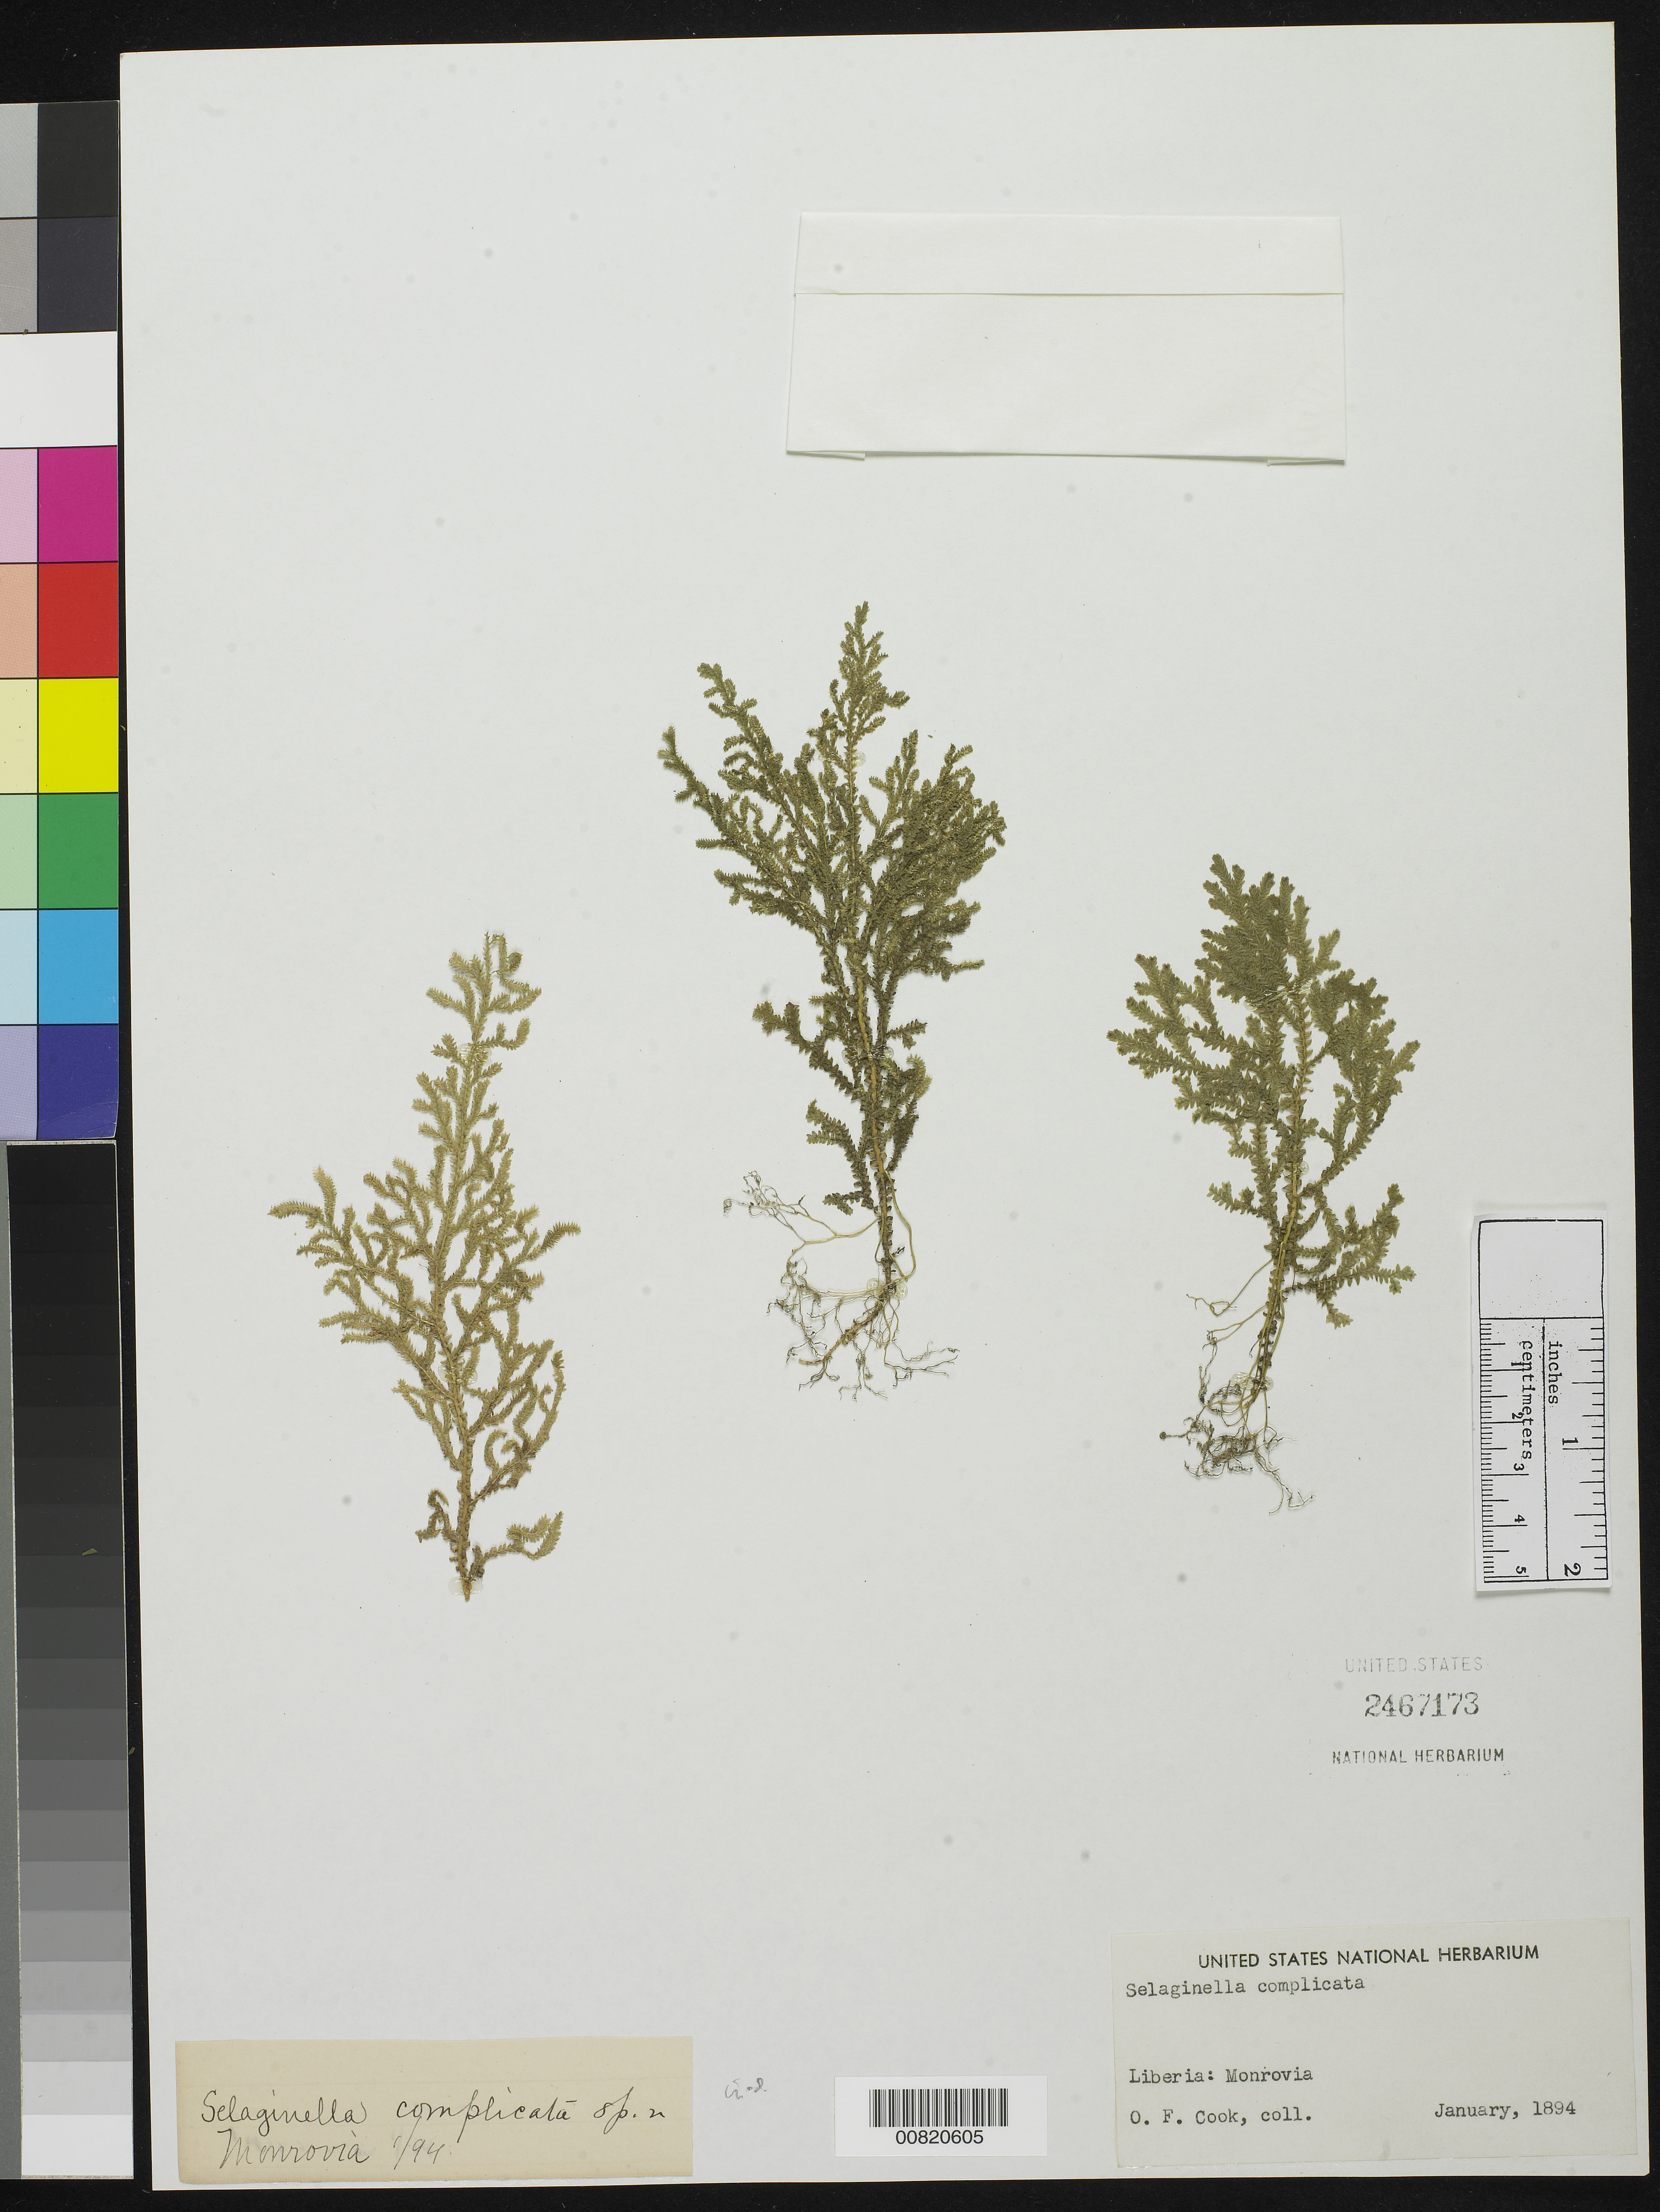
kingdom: Plantae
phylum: Tracheophyta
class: Lycopodiopsida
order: Selaginellales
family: Selaginellaceae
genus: Selaginella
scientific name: Selaginella molliceps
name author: Spring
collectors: O. F. Cook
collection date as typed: Jan 1894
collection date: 1894-01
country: Liberia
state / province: Montserrado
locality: Monrovia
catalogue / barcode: US 2467173